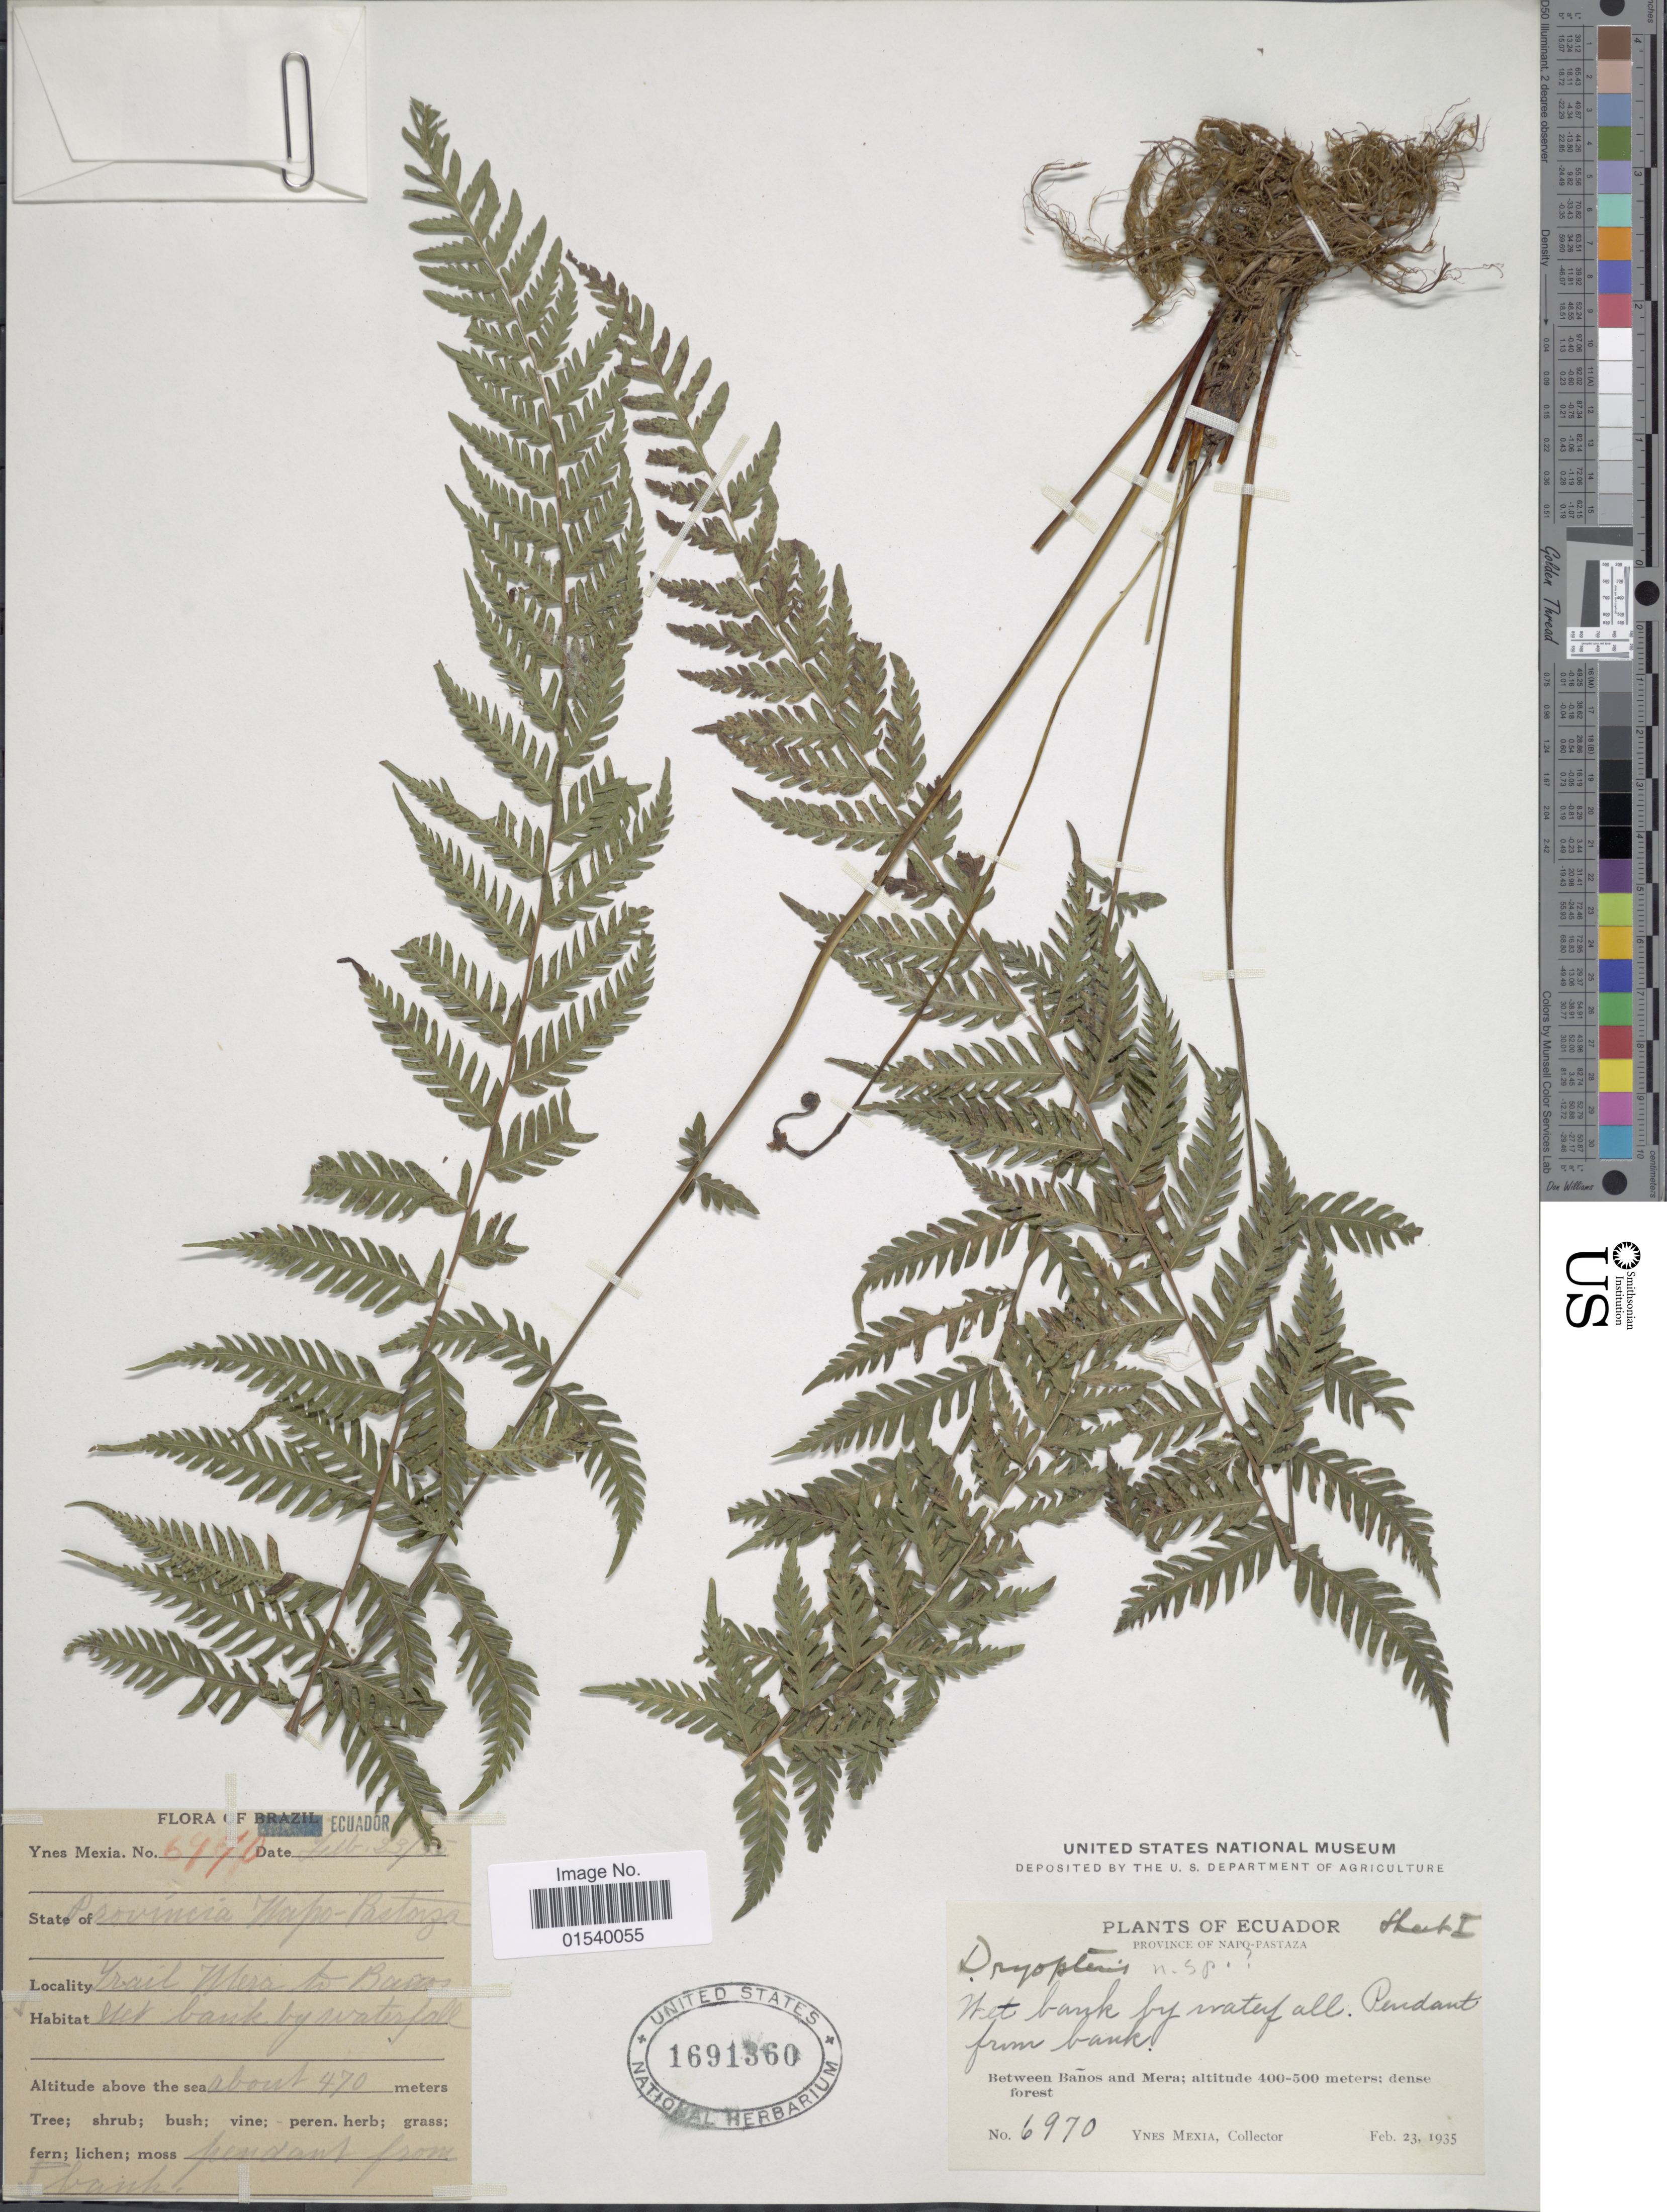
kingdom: Plantae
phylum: Tracheophyta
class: Polypodiopsida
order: Polypodiales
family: Thelypteridaceae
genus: Amauropelta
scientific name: Amauropelta cinerea (Sodiro) comb. nov., ined. 2015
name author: (Sodiro)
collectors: Y. Mexia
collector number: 6970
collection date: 1935-02-23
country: Ecuador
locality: Province Napo-Pastaza, Between Baños and Mera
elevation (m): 400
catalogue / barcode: US 1691360